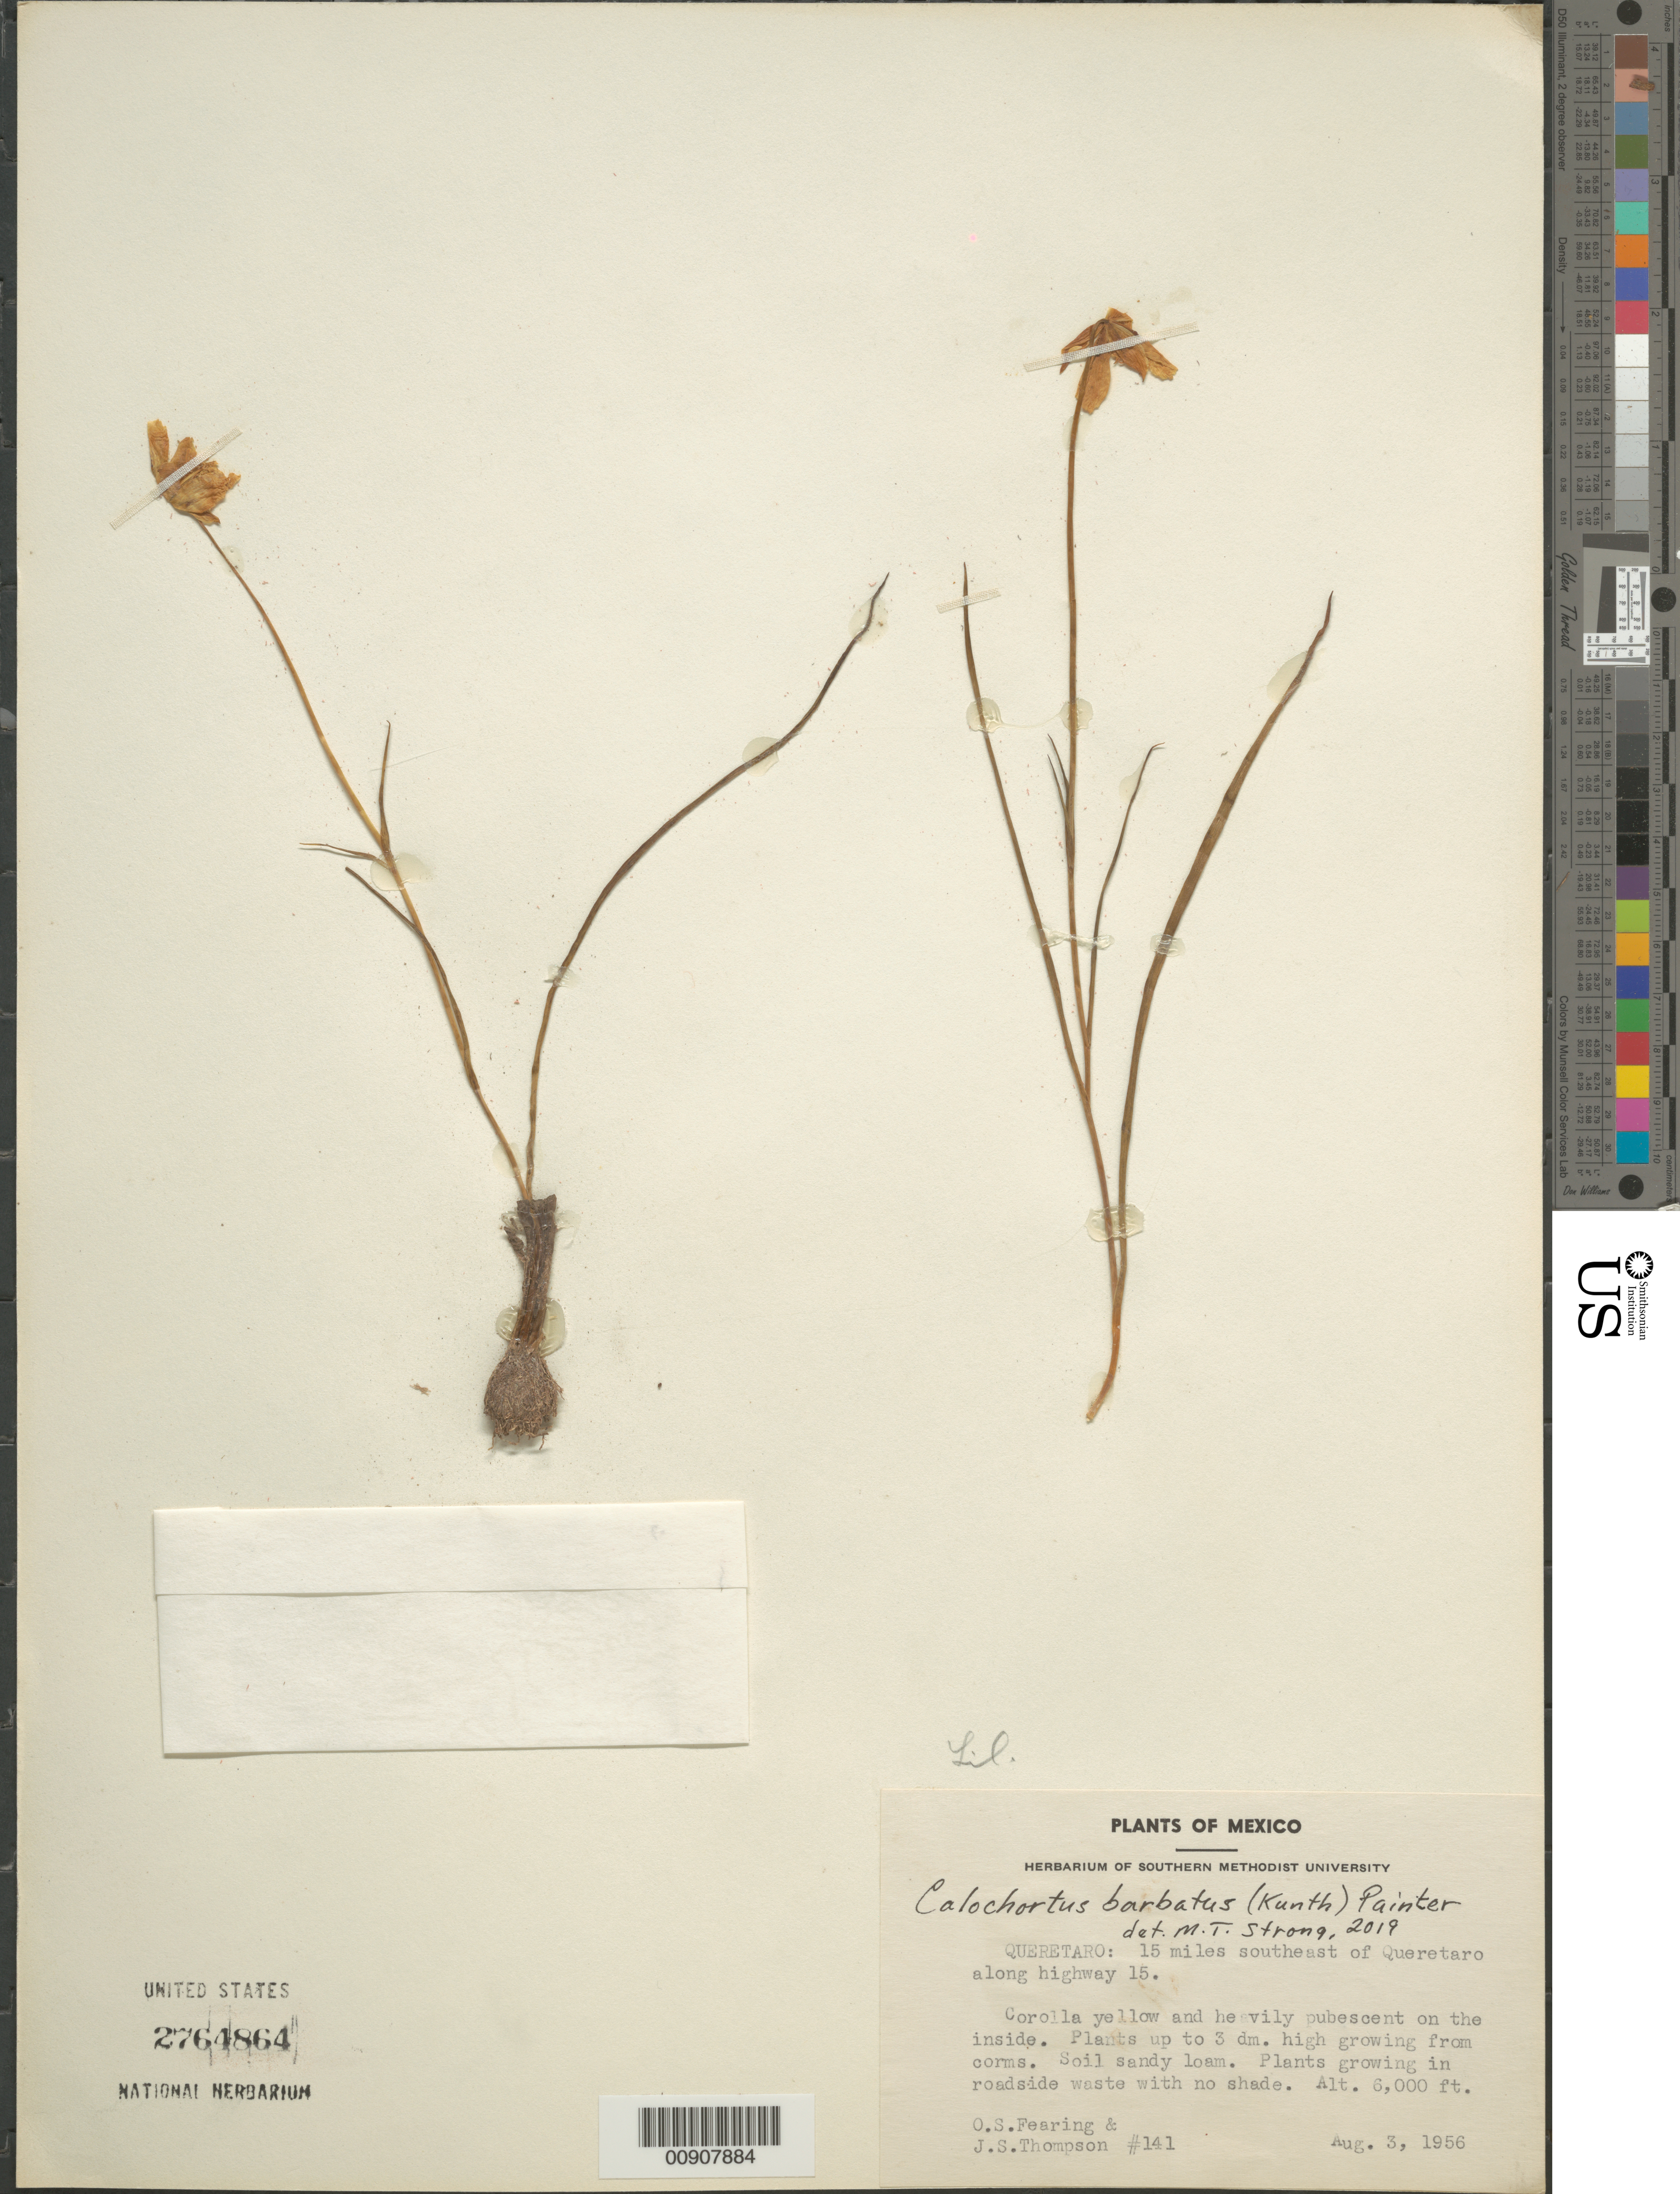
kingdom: Plantae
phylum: Tracheophyta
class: Liliopsida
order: Liliales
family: Liliaceae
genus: Calochortus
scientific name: Calochortus barbatus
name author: (Kunth) J.H. Painter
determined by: Strong, Mark T., (BOT), Smithsonian Institution - National Museum of Natural History (UNITED STATES)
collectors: O. S. Fearing, J. S. Thompson & B. L. Turner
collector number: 141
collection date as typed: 03 Aug 1956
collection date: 1956-08-03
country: Mexico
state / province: Querétaro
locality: Querétaro: 15 miles southeast of Querétaro along highway 15.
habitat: Soil sandy loam. Plants growing in roadside waste with no shade.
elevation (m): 1829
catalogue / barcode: US 2764864